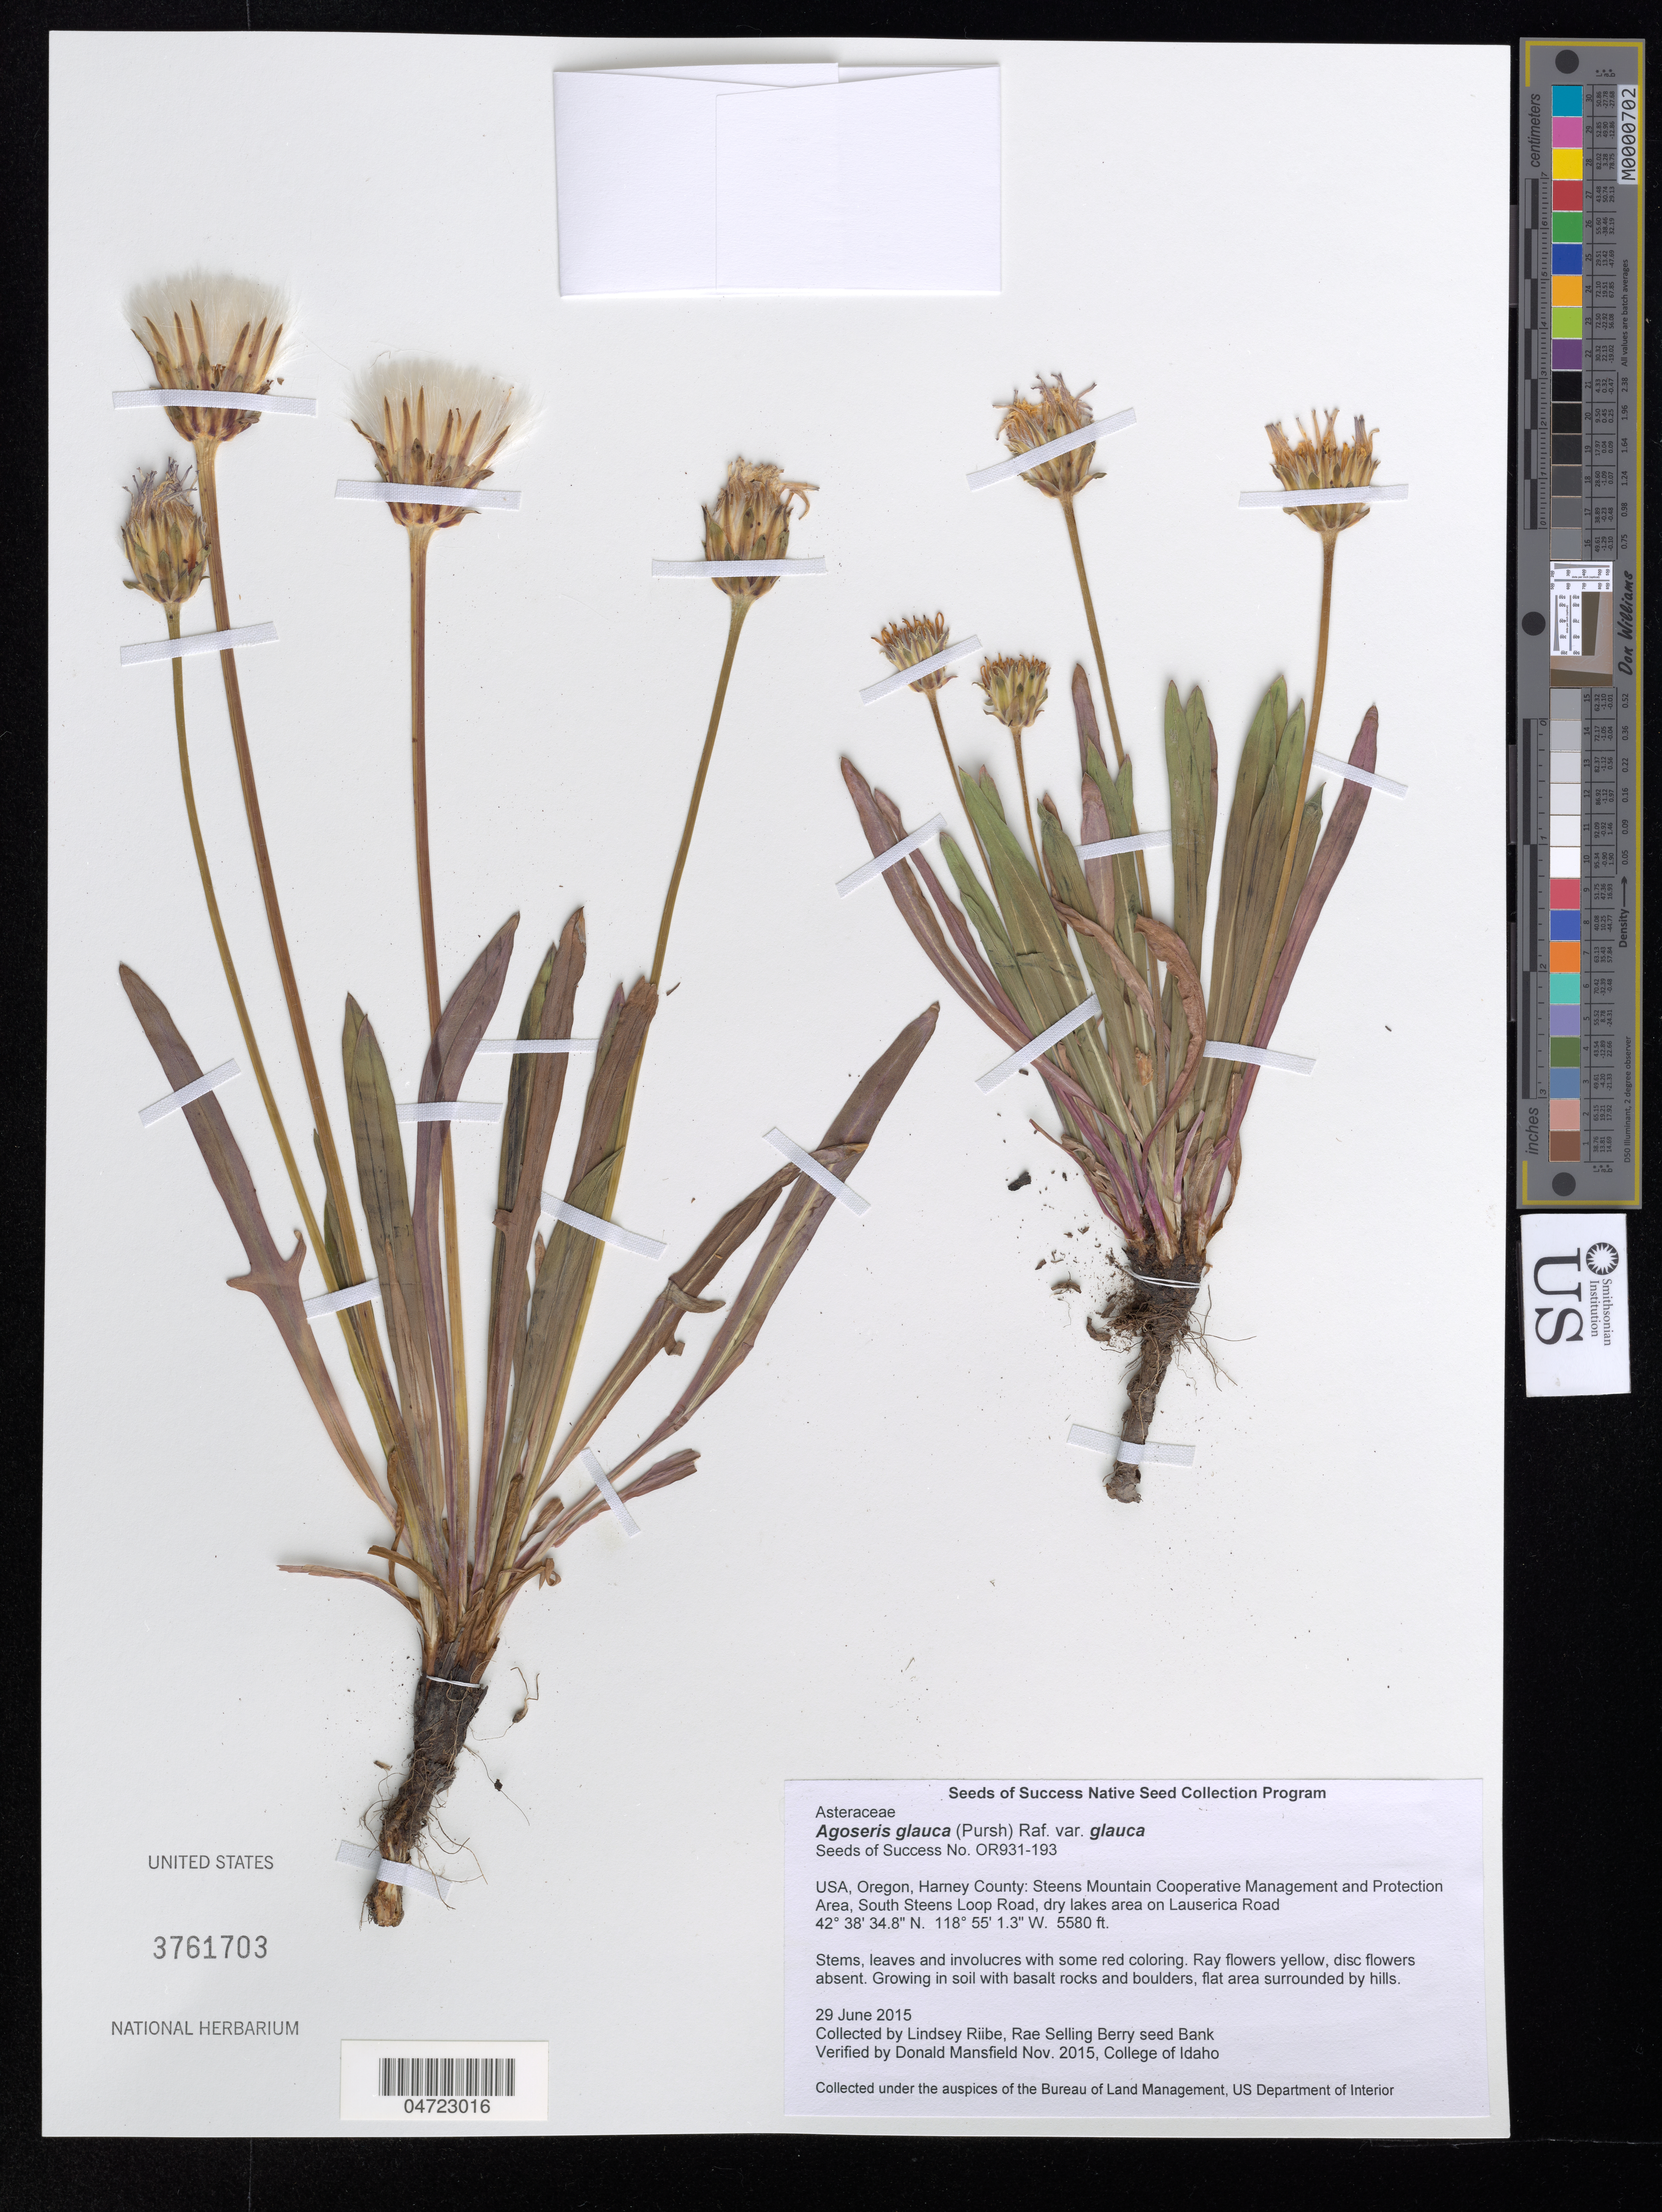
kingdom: Plantae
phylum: Tracheophyta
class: Magnoliopsida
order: Asterales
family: Asteraceae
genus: Agoseris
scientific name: Agoseris glauca var. glauca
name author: (Pursh) Raf.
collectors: L. Riibe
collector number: OR931-193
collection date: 2015-06-29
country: United States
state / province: Oregon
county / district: Harney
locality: Harney County: Steens Mountain Cooperative Management and Protection Area, South Steens Loop Road, dry lakes area on Lauserica Road.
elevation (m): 1701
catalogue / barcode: US 3761703